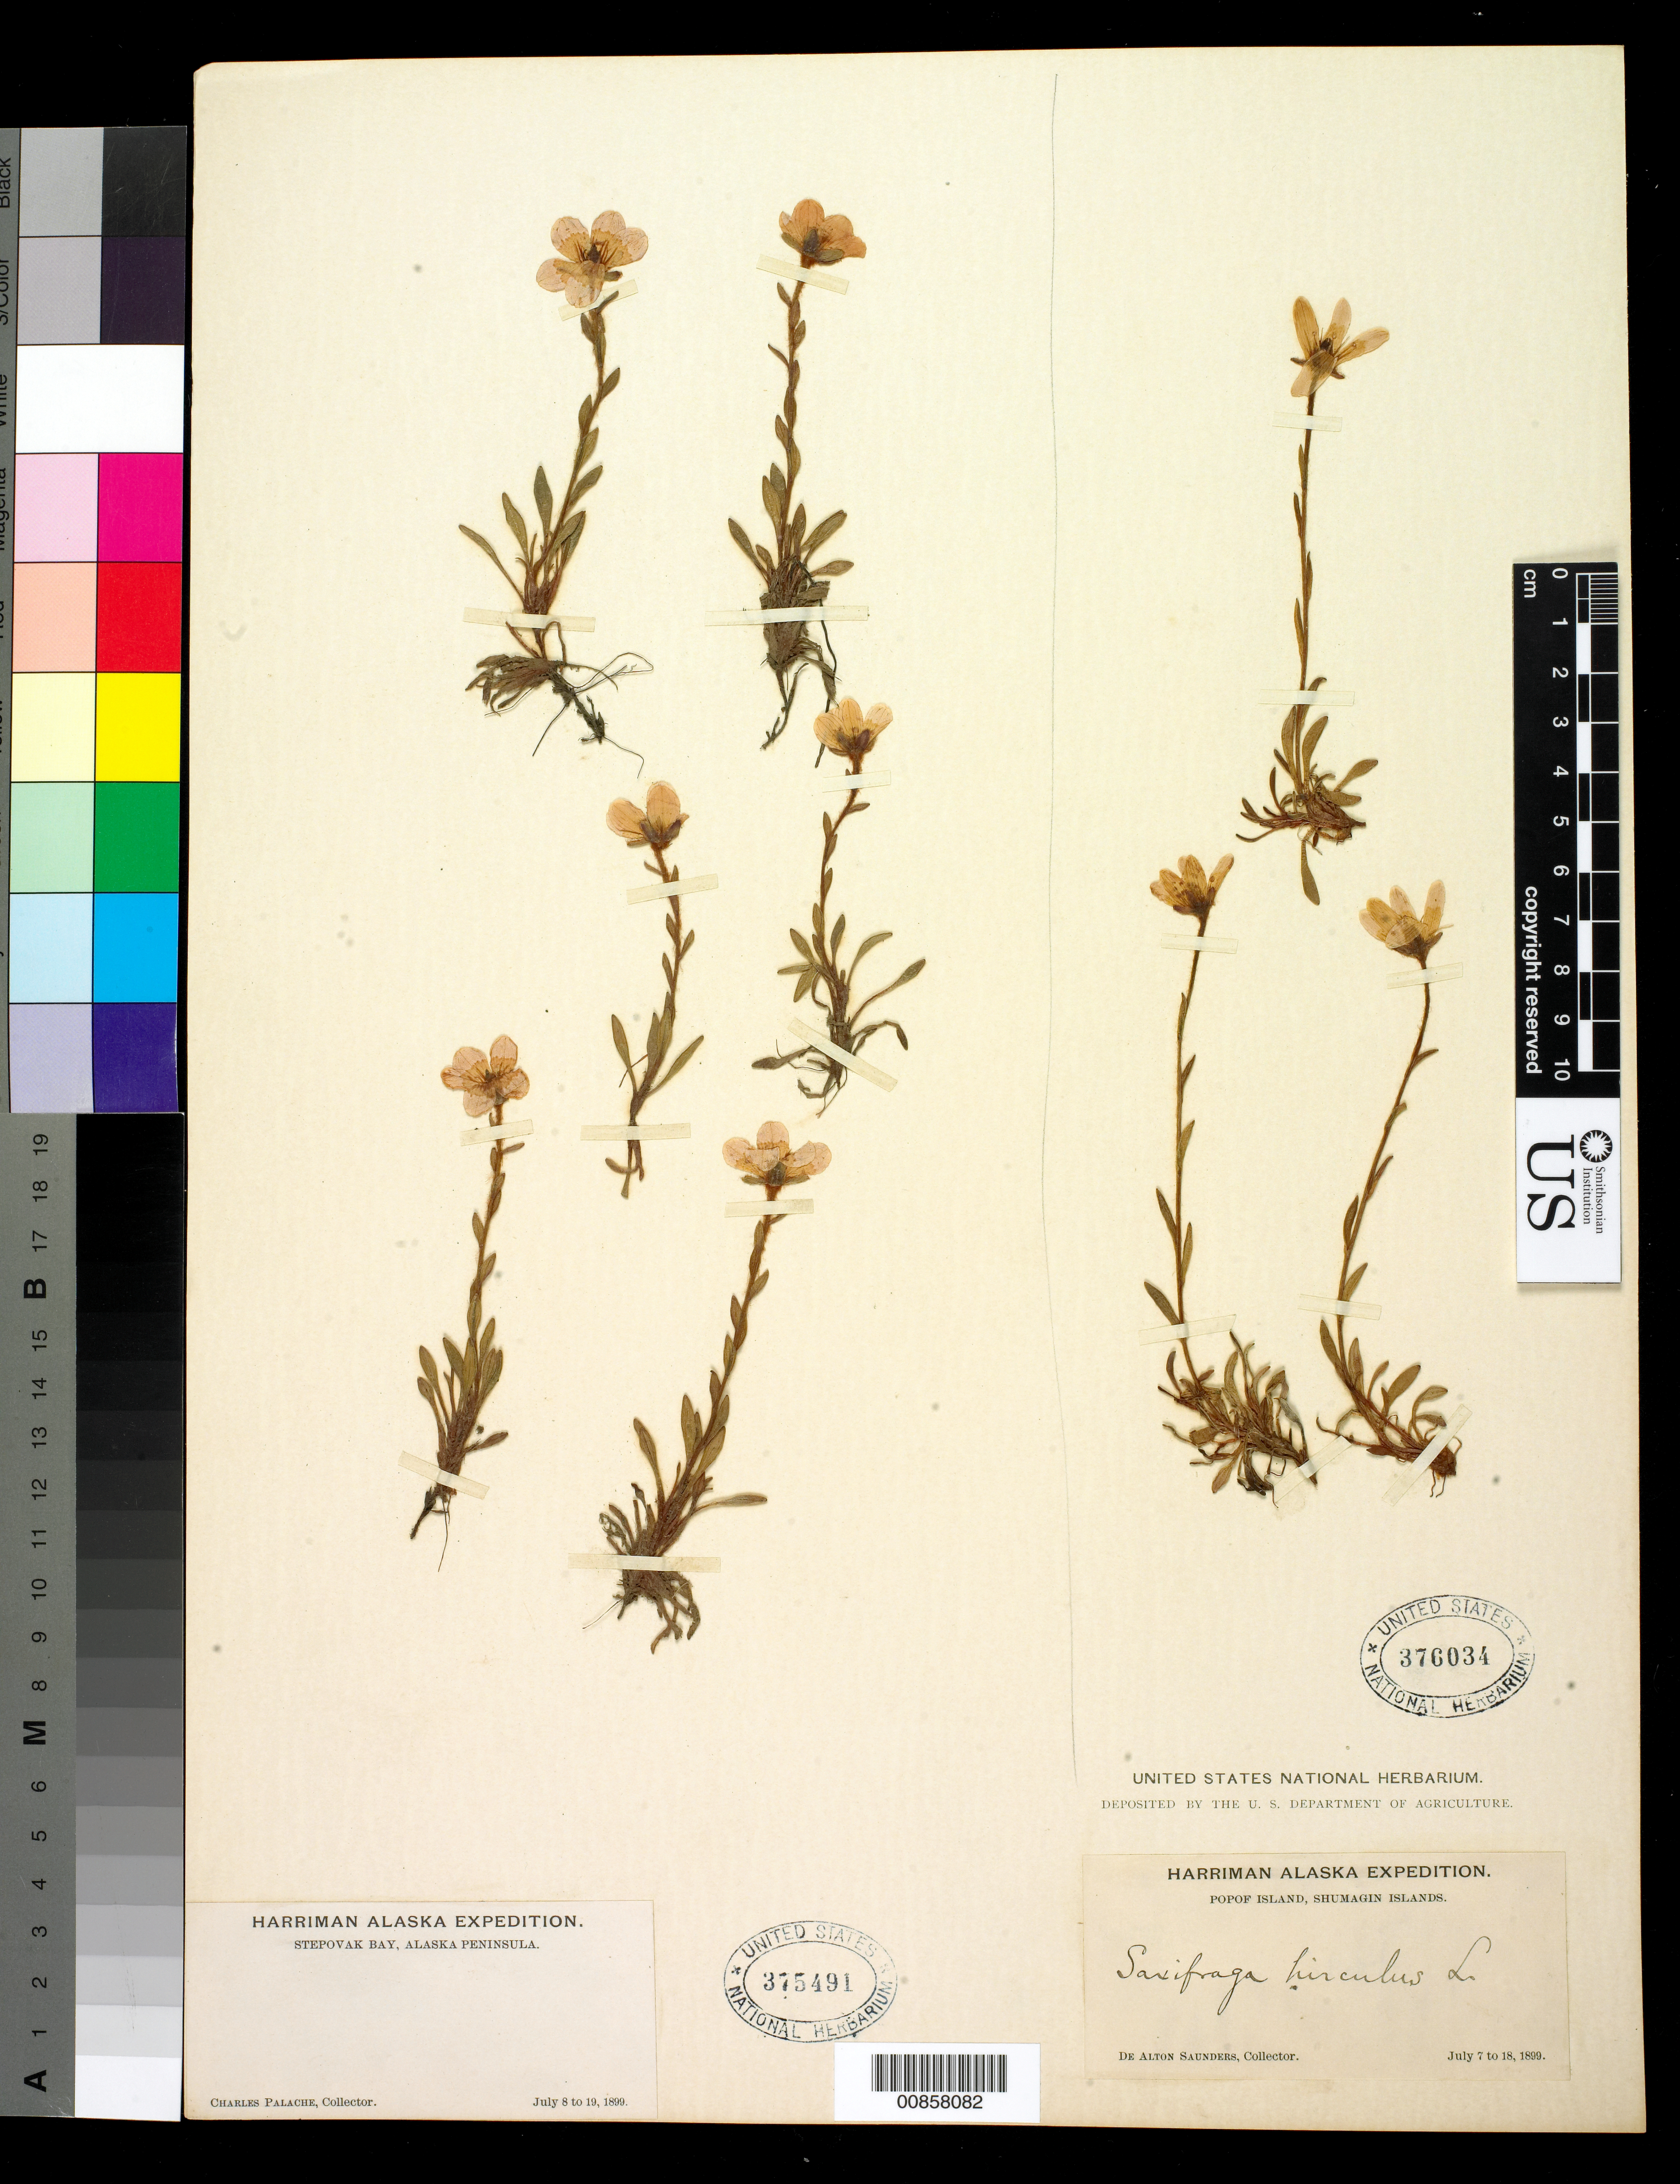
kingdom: Plantae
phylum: Tracheophyta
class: Magnoliopsida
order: Saxifragales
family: Saxifragaceae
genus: Saxifraga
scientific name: Saxifraga hirculus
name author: L.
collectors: D. Saunders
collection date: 1899-07-07/1899-07-18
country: United States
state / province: Alaska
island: Popof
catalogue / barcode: US 376034